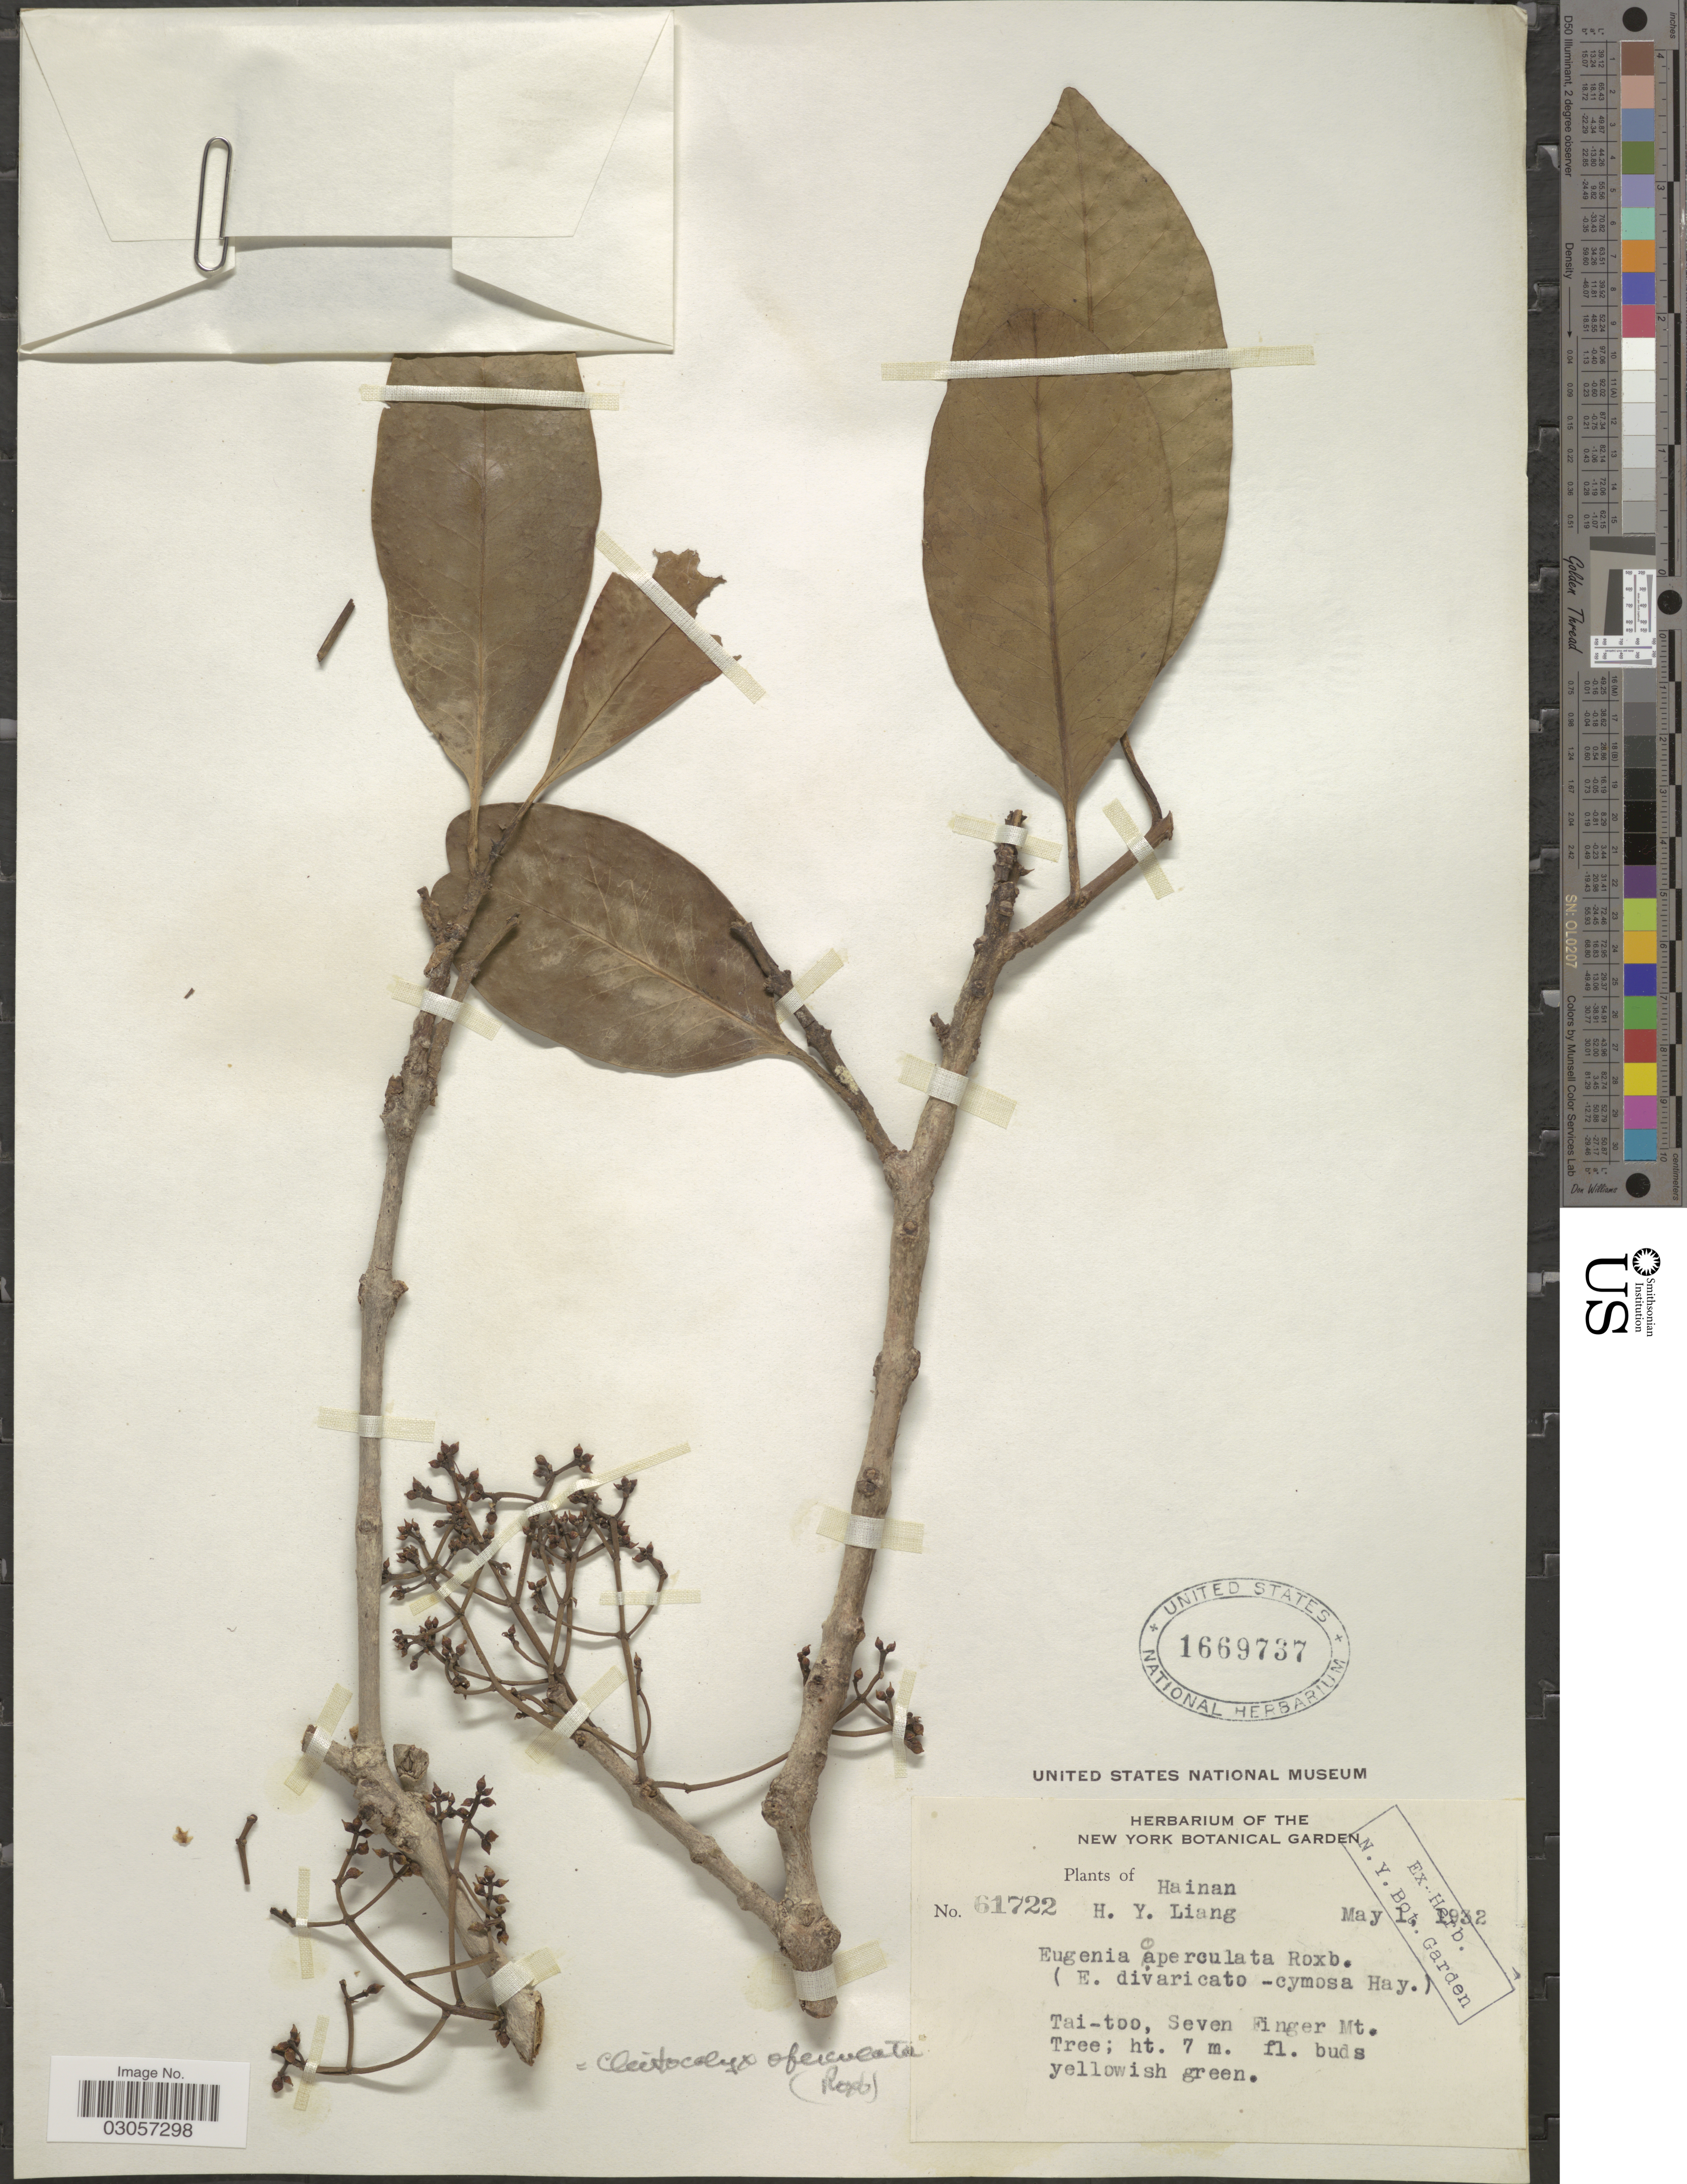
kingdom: Plantae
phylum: Tracheophyta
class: Magnoliopsida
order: Myrtales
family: Myrtaceae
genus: Syzygium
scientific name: Syzygium nervosum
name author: DC.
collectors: H. Y. Liang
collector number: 61722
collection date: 1932-05-01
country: China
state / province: Hainan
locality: Tai-too, Seven Finger Mt.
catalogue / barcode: US 1669737